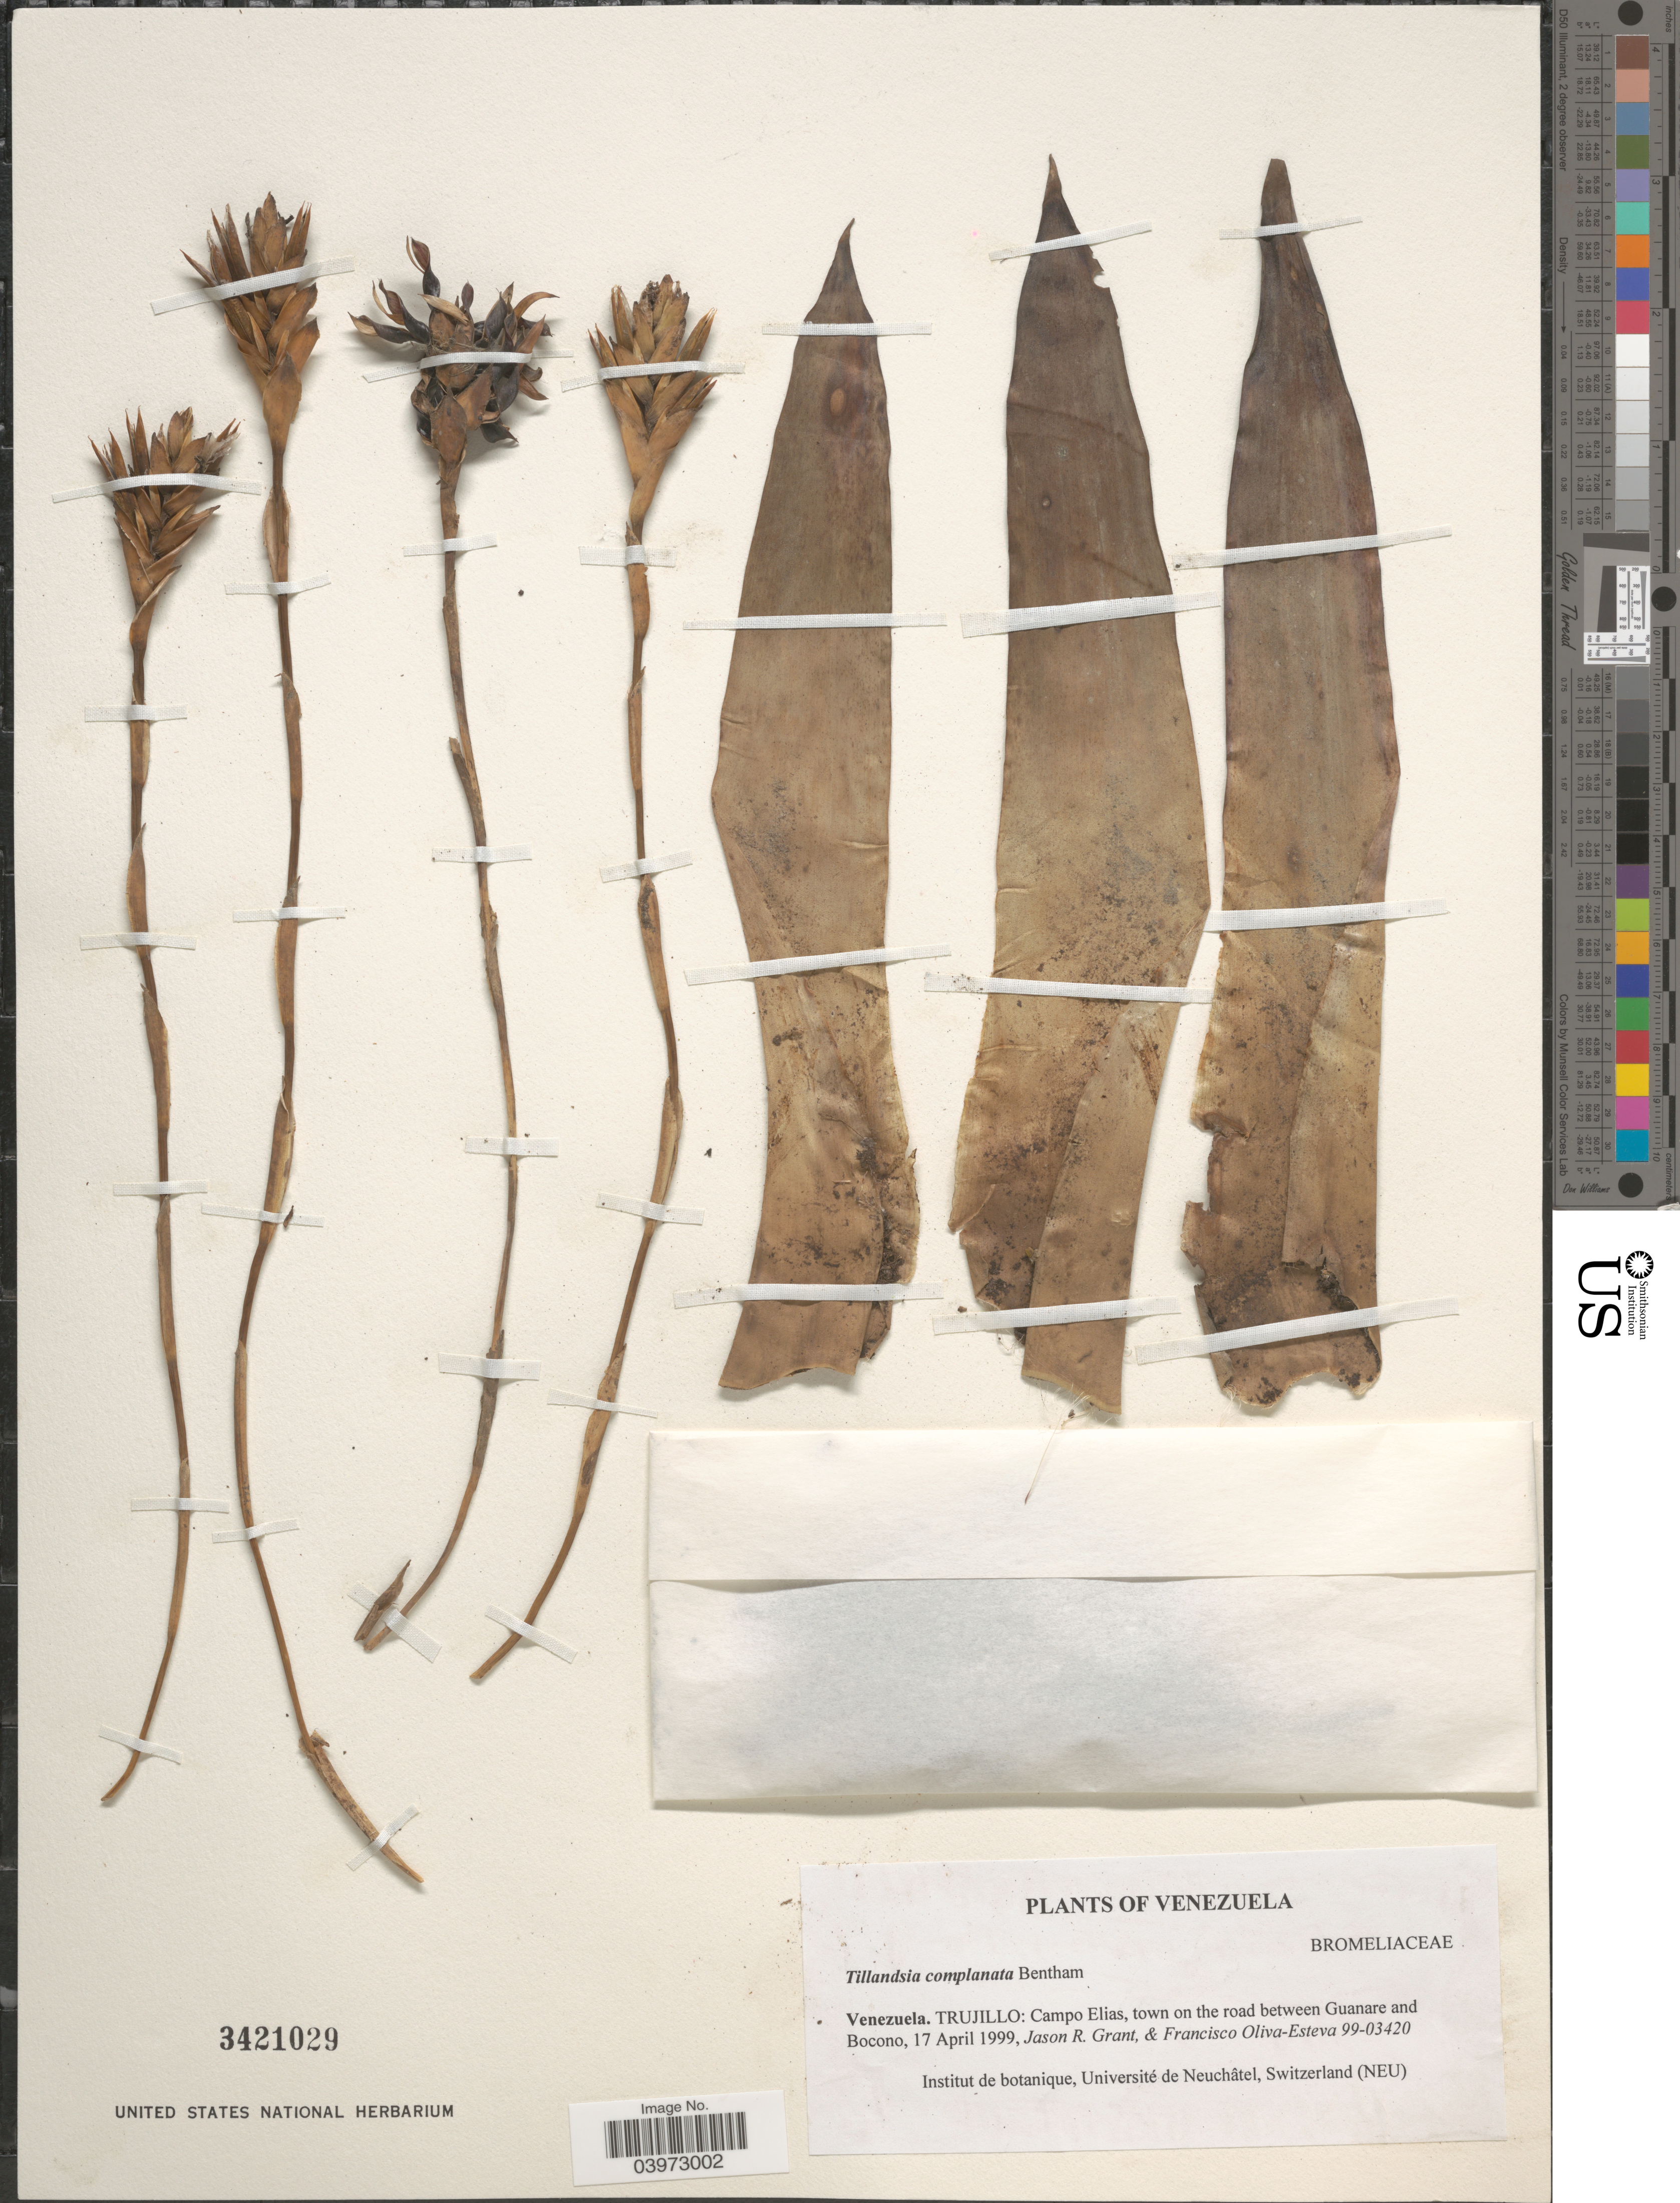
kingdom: Plantae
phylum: Tracheophyta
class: Liliopsida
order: Poales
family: Bromeliaceae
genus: Tillandsia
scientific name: Tillandsia complanata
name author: Benth.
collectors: J. R. Grant & F. Oliva-Esteva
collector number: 99-03420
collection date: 1999-04-17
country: Venezuela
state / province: Trujillo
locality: Campo Elias, town on the road between Guanare and Bocono.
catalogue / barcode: US 3421029